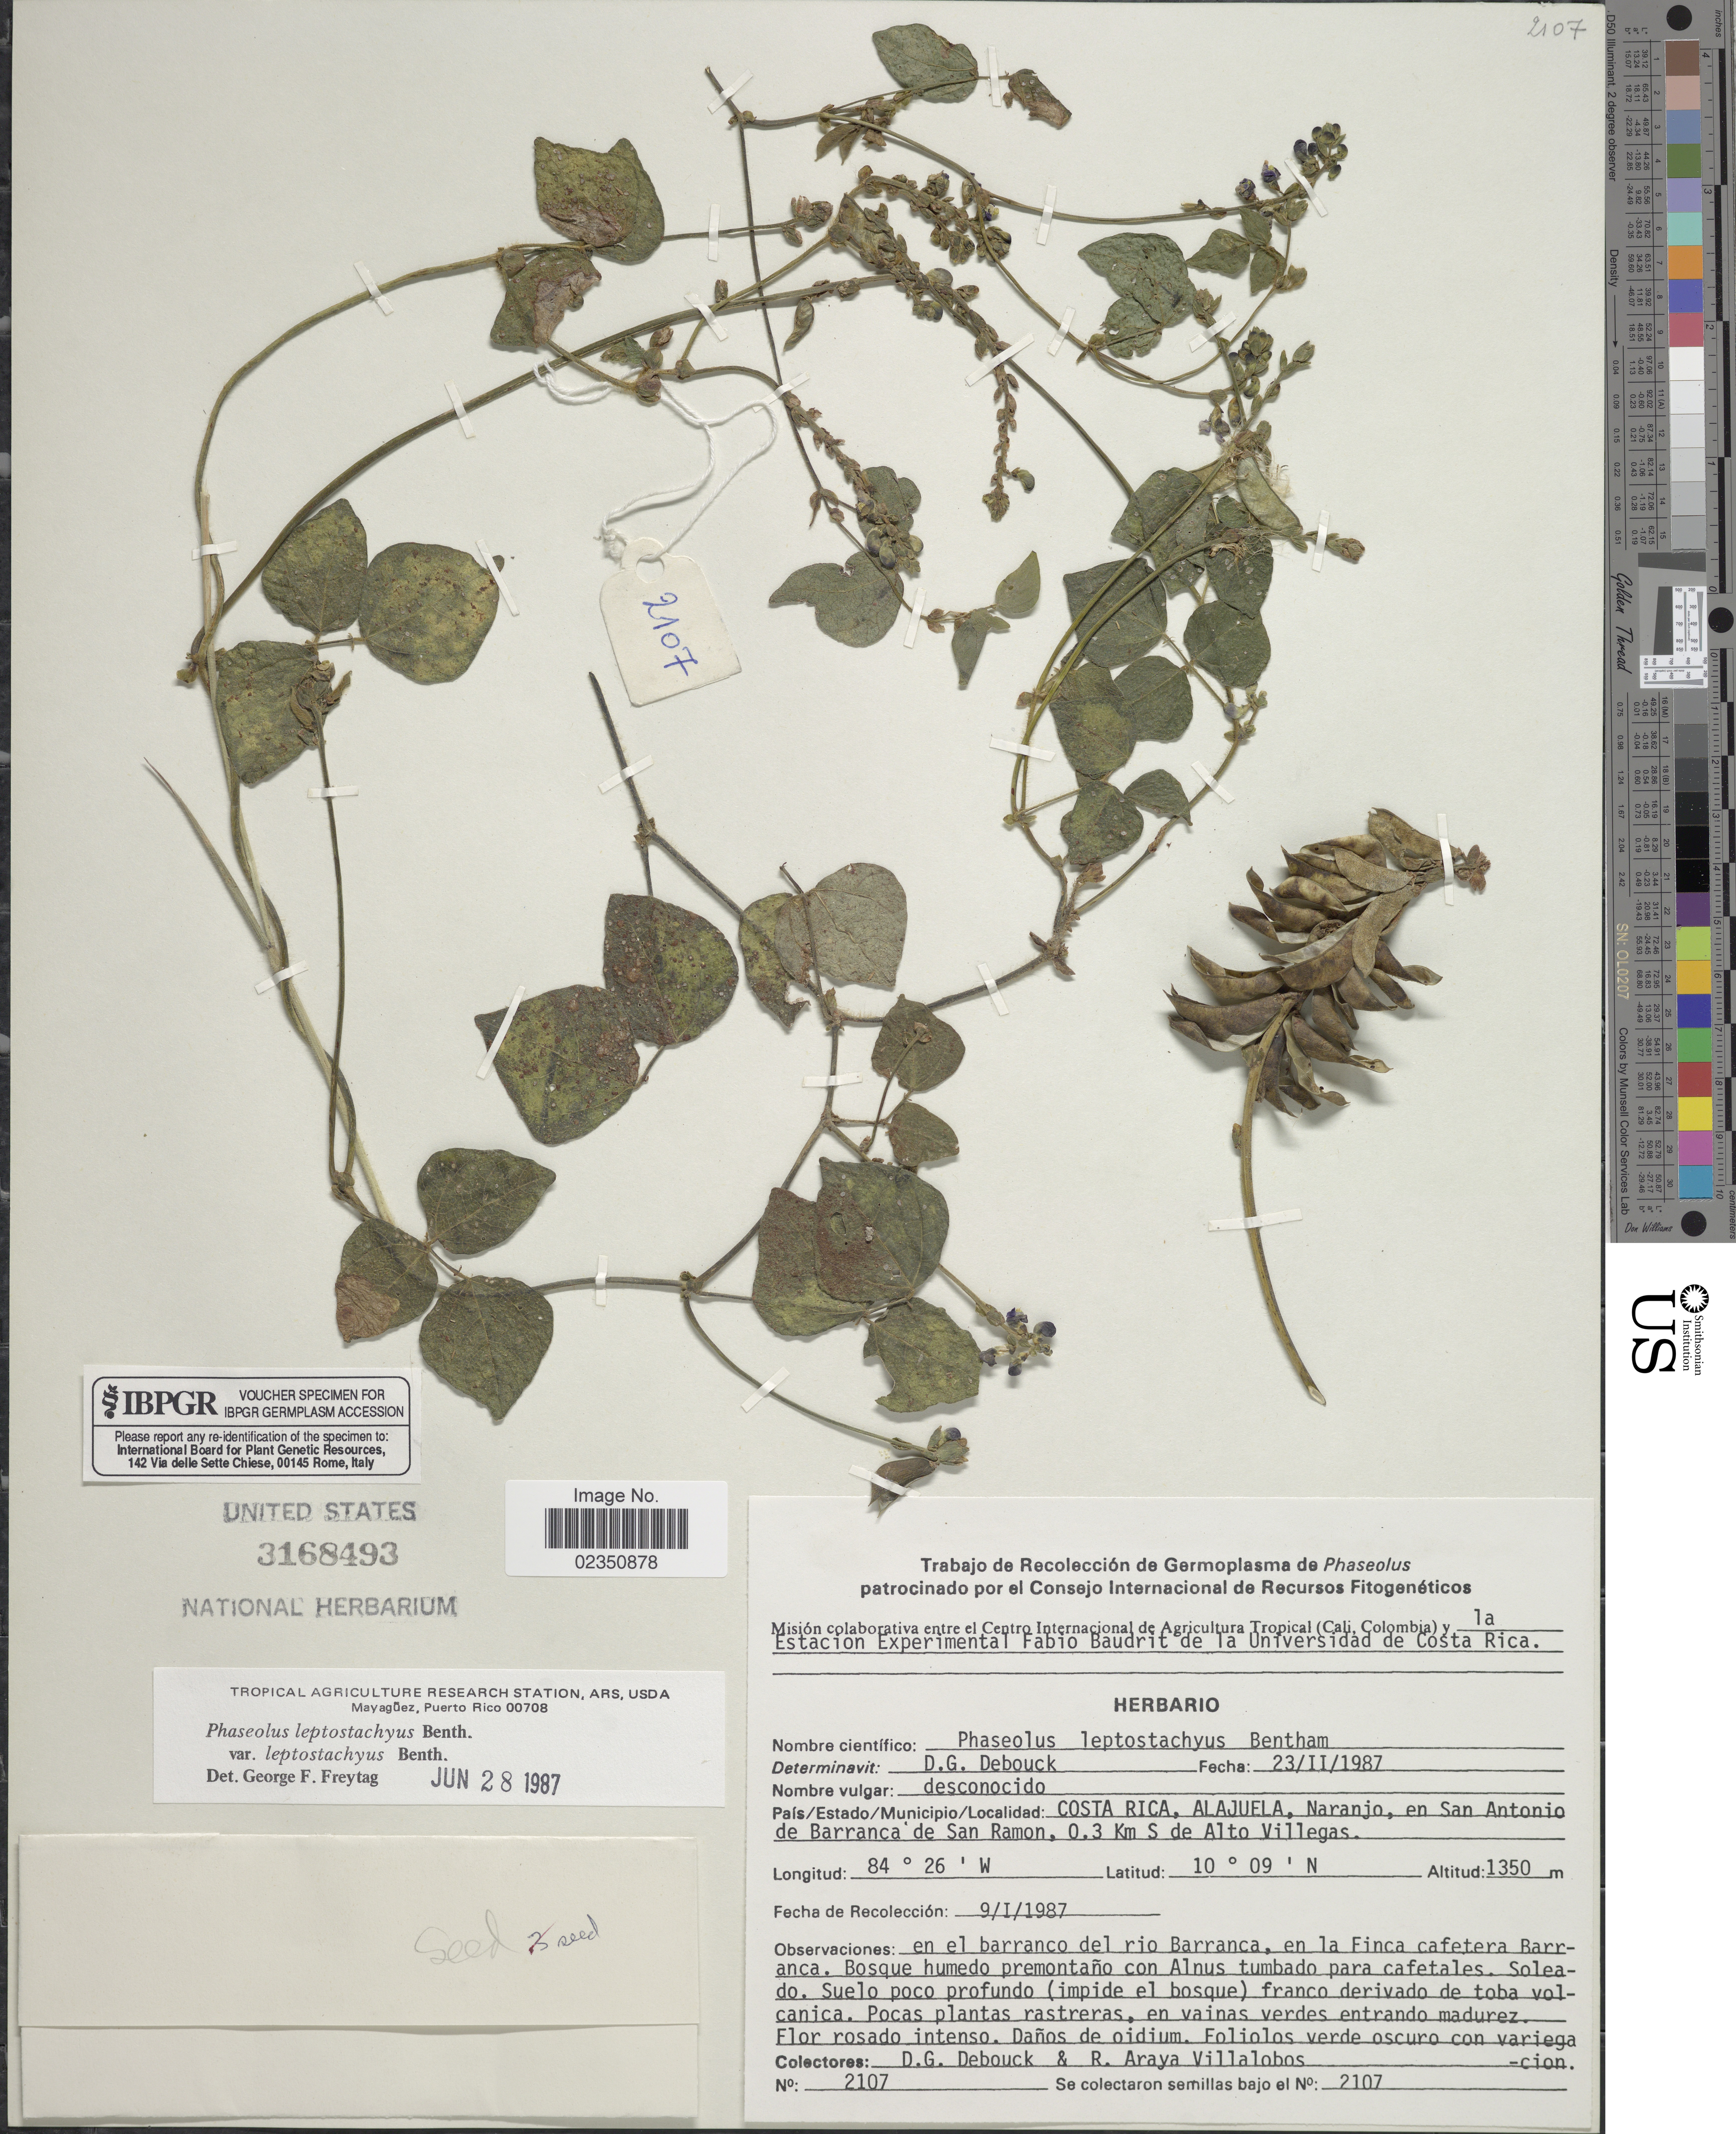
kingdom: Plantae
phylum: Tracheophyta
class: Magnoliopsida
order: Fabales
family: Fabaceae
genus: Phaseolus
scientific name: Phaseolus leptostachyus var. leptostachyus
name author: Benth.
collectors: D. Debouck & R. Araya Villalobos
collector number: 2107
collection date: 1987-01-09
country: Costa Rica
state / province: Alajuela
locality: Naranjo, en San Antonio de Barranca de San Ramon, 0.3 Km S de Alto Villegas, en el barrancon del rio Barranca, en la Finca cafetera Barranca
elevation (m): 1350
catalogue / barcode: US 3168493